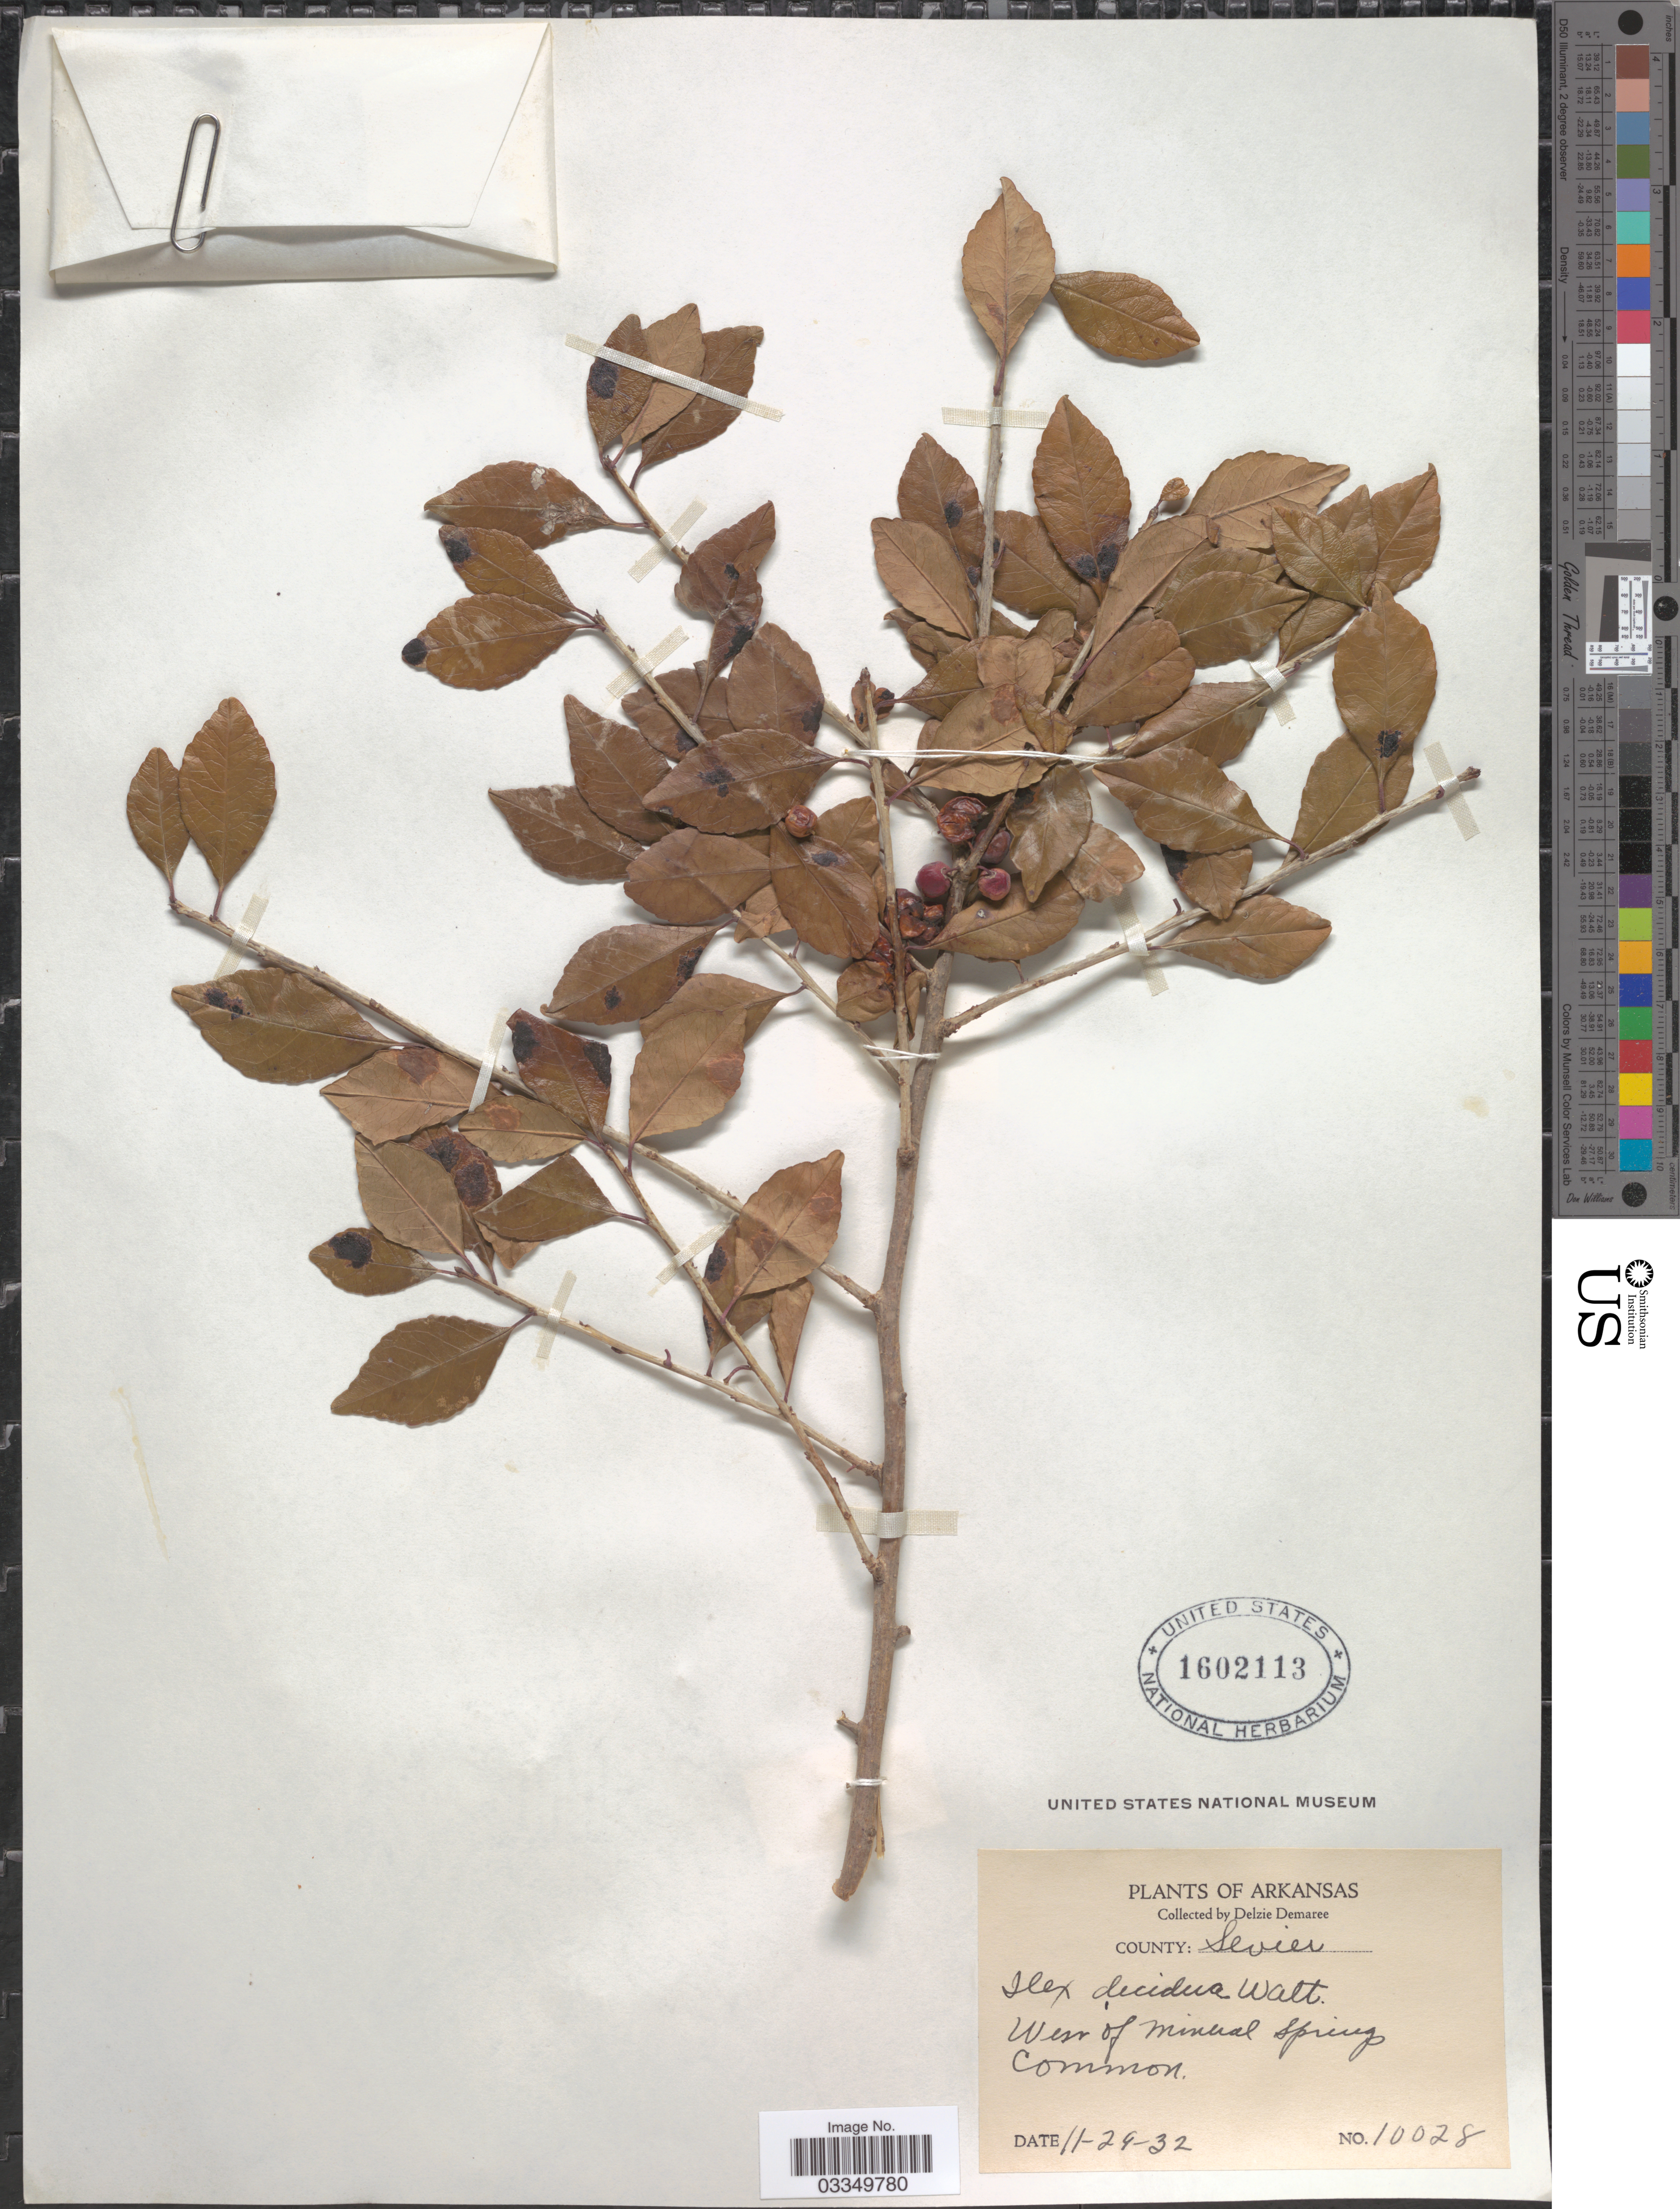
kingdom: Plantae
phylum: Tracheophyta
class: Magnoliopsida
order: Aquifoliales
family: Aquifoliaceae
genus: Ilex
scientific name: Ilex decidua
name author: Walter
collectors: D. Damaree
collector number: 10028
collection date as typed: Transcribed d/m/y: 29/11/32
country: United States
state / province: Arkansas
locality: County: Sevier. West of Mineral Springs.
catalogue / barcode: US 1602113